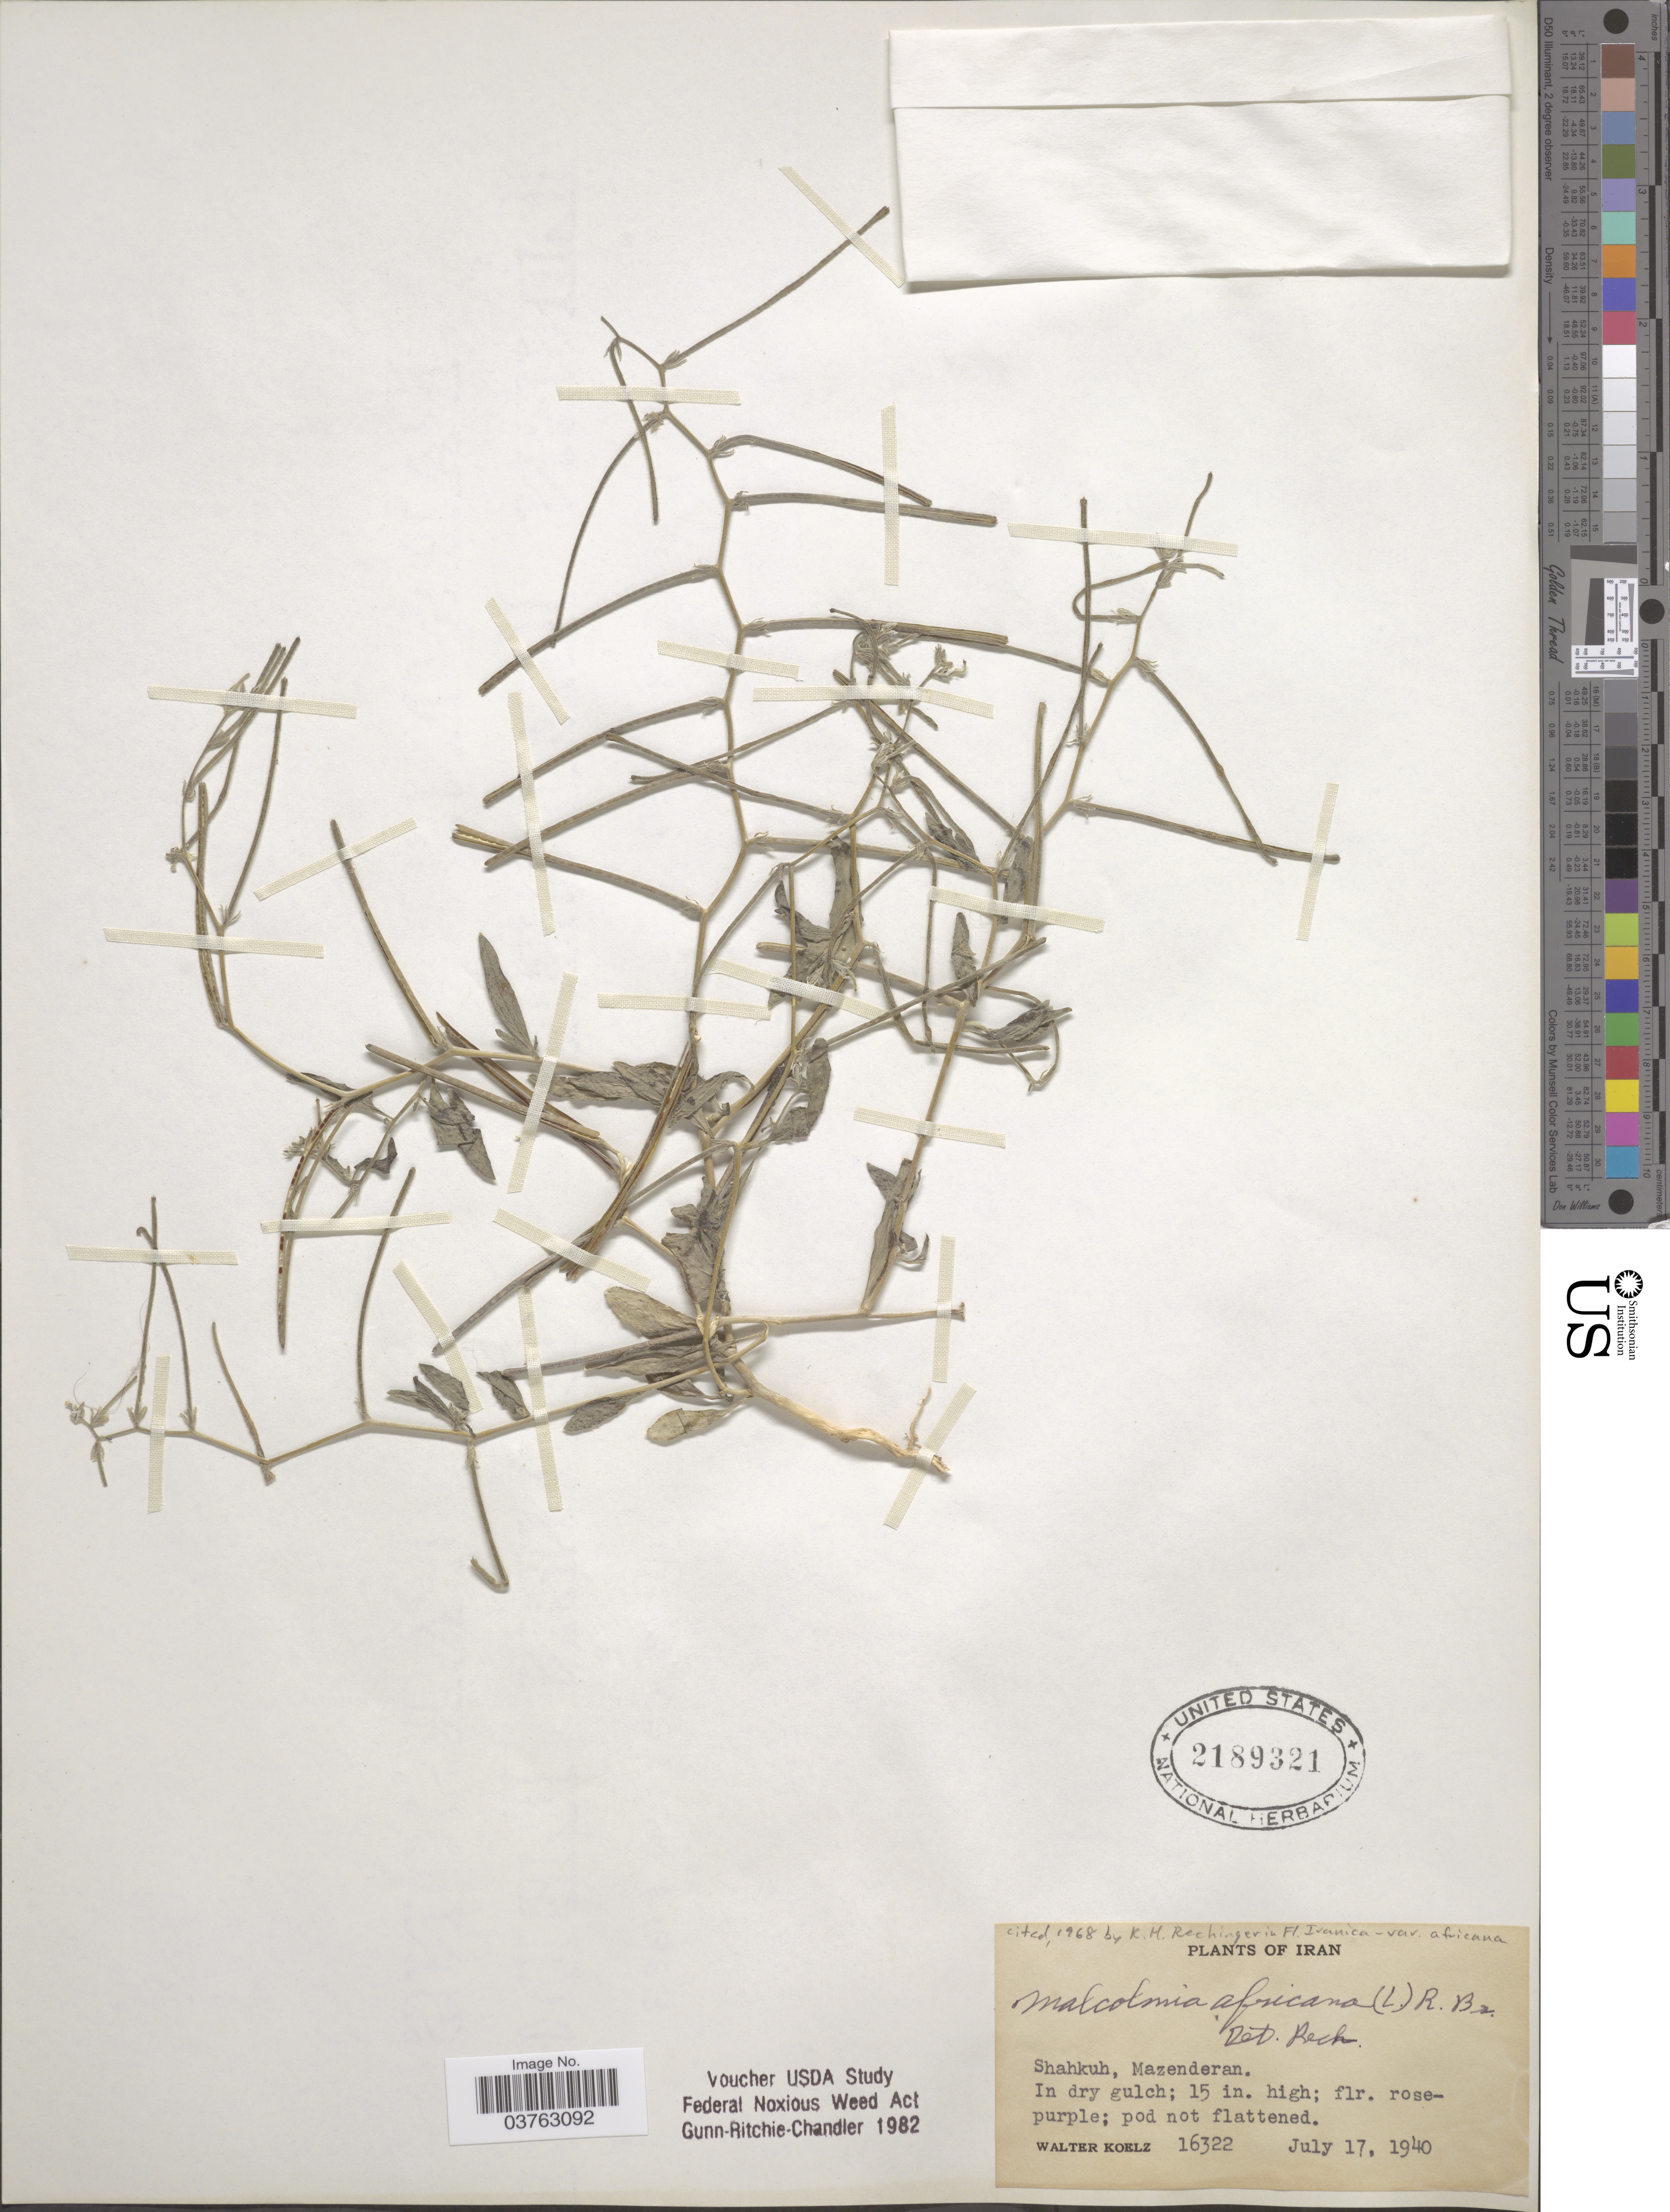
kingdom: Plantae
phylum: Tracheophyta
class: Magnoliopsida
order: Brassicales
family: Brassicaceae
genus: Malcolmia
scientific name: Malcolmia africana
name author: (L.) W.T. Aiton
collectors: W. N. Koelz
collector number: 16322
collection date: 1940-07-17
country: Iran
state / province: Mazandaran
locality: Shahkuh, Mazenderan.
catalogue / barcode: US 2189321